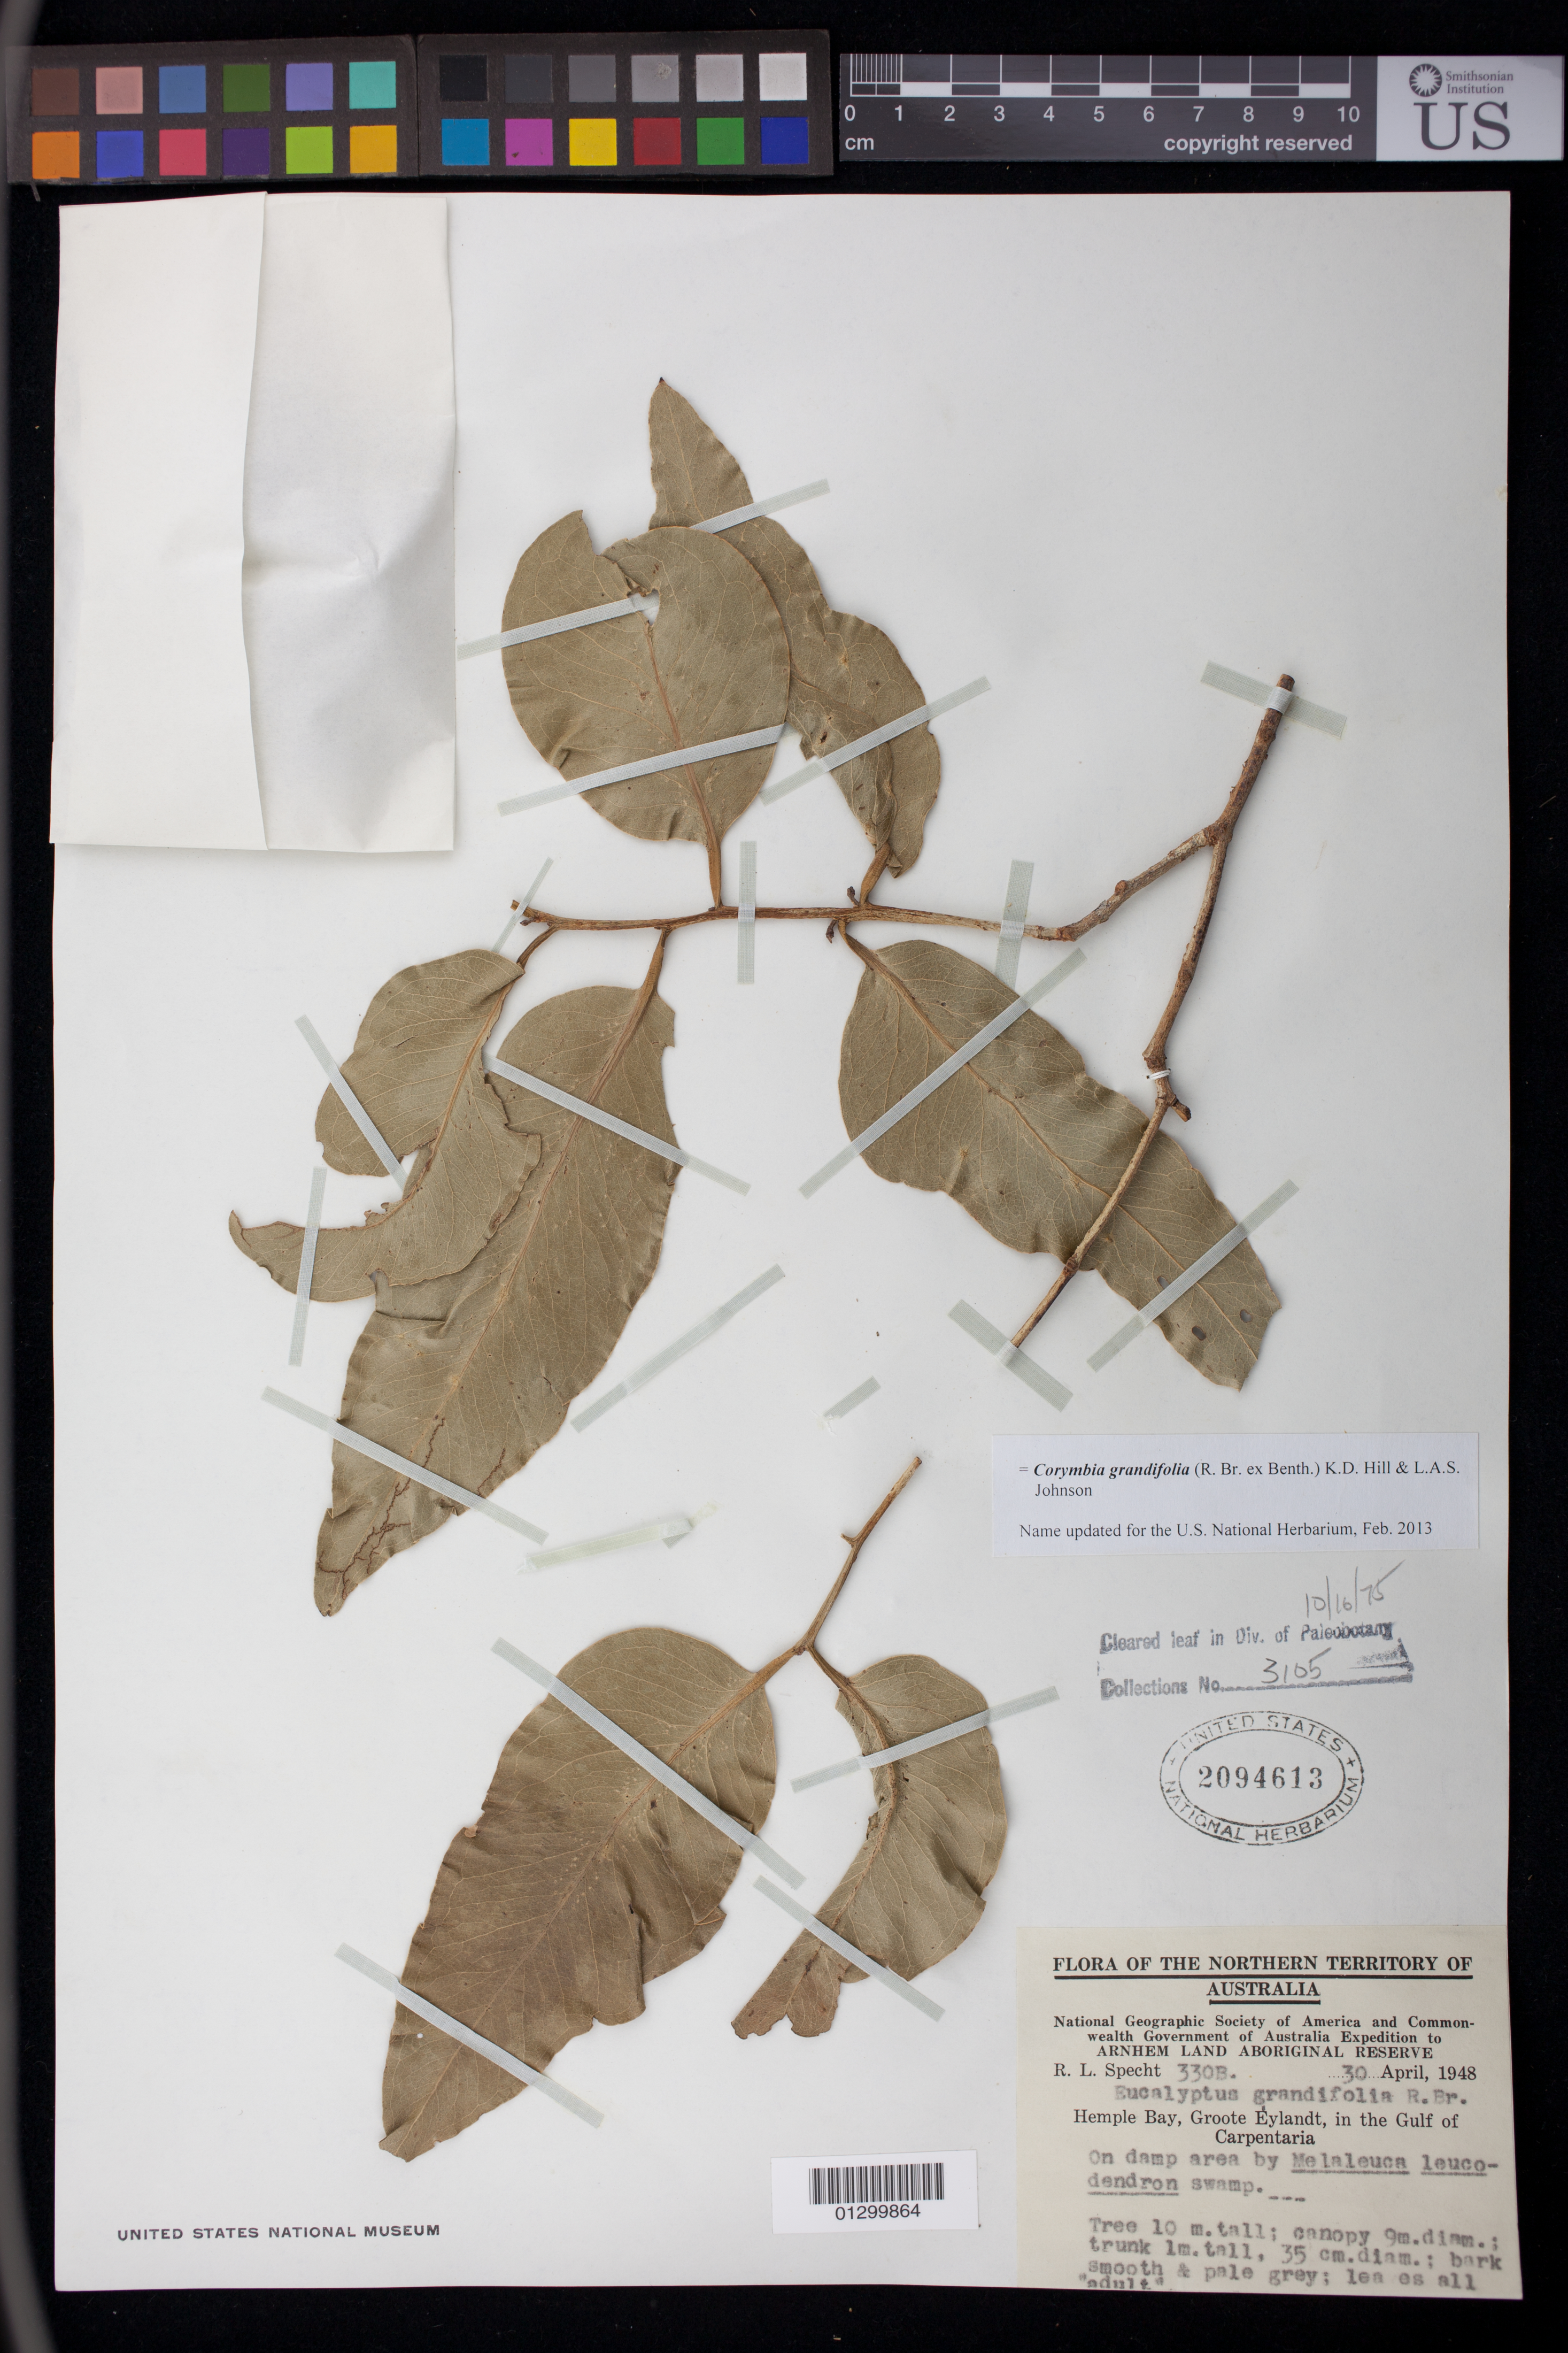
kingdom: Plantae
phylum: Tracheophyta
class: Magnoliopsida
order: Myrtales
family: Myrtaceae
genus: Corymbia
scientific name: Corymbia grandifolia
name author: (R. Br. ex Benth.) K.D. Hill & L.A.S. Johnson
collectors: R. L. Specht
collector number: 330B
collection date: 1948-04-30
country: Australia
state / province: Northern Territory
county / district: East Arnhem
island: Groote Eylandt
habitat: On damp area by Melaleuca leucodendron swamp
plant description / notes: Tree 10 m. tall; canopy 9 m. diam.; trunk 1 m. talll, 35 cm. diam.; bark smooth and pale grey; leaves all "adult".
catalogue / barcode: US 2094613